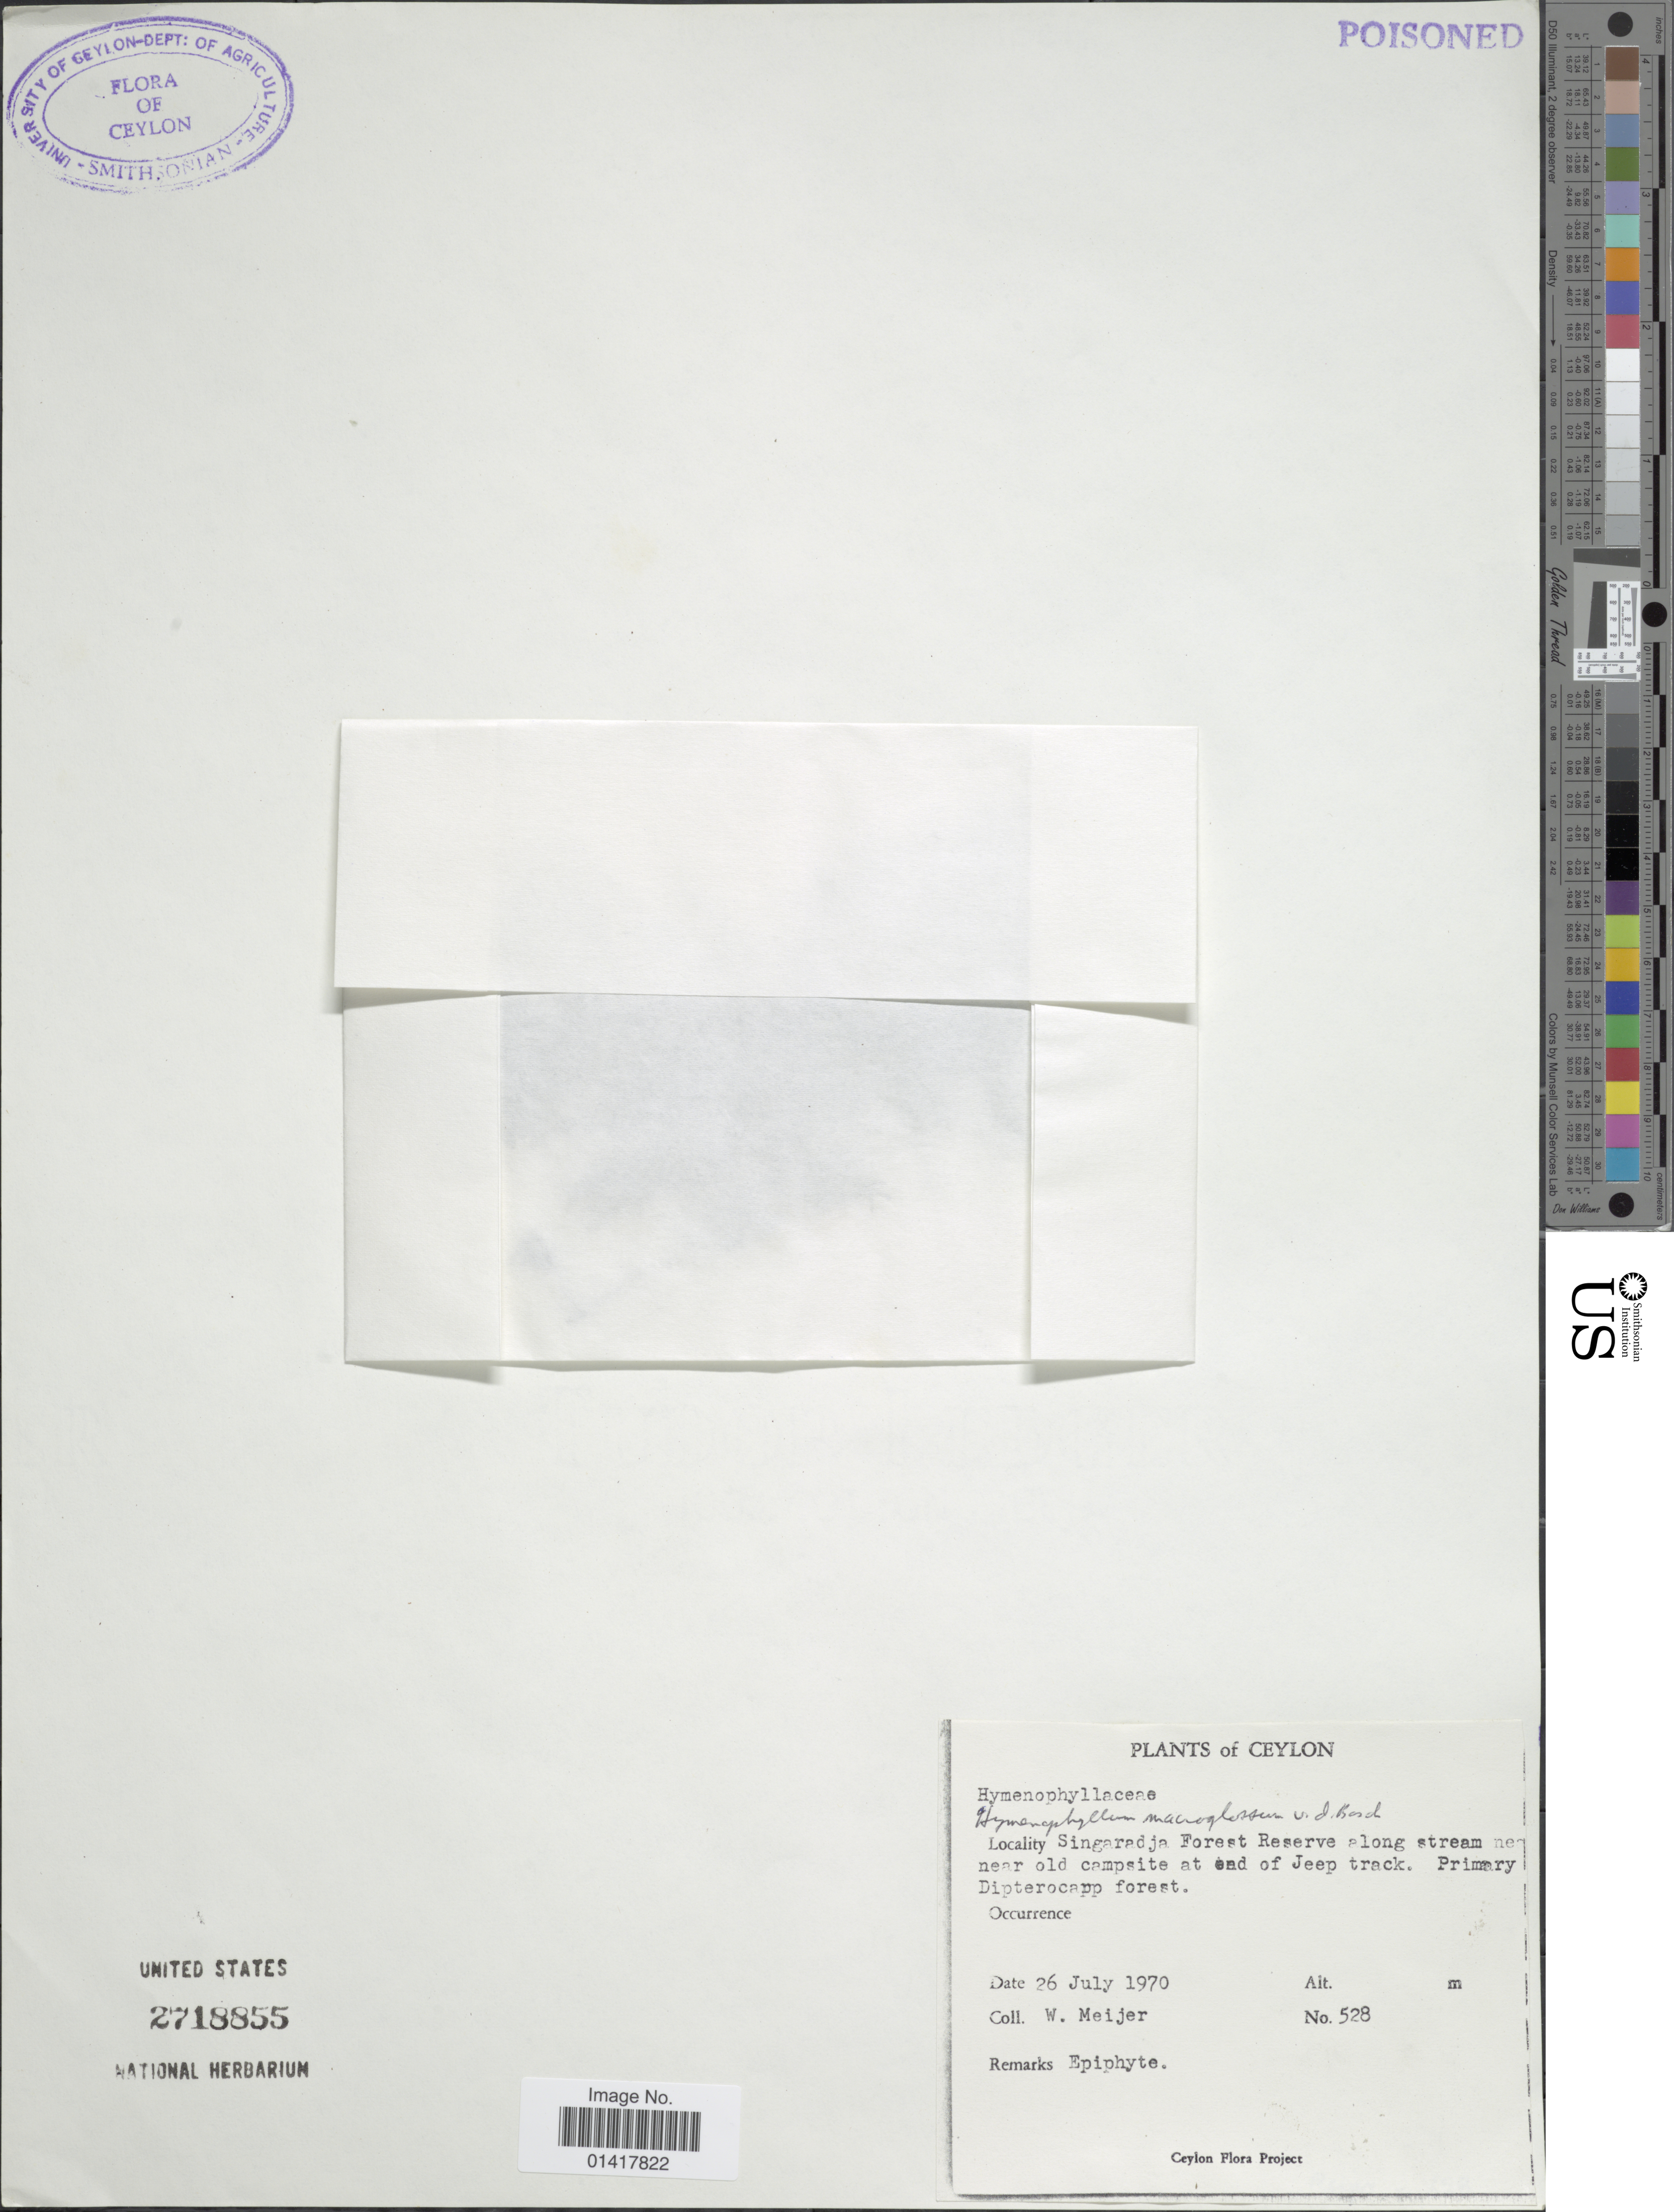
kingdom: Plantae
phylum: Tracheophyta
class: Polypodiopsida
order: Hymenophyllales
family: Hymenophyllaceae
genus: Hymenophyllum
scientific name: Hymenophyllum macroglossum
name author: Bosch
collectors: W. Meijer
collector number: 528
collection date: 1970-07-26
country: Sri Lanka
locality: Ceylon, Locality Singaradja Forest Reserve along stream near old campsite at end of Jeep track, Primary Diptercapp forest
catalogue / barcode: US 2718855